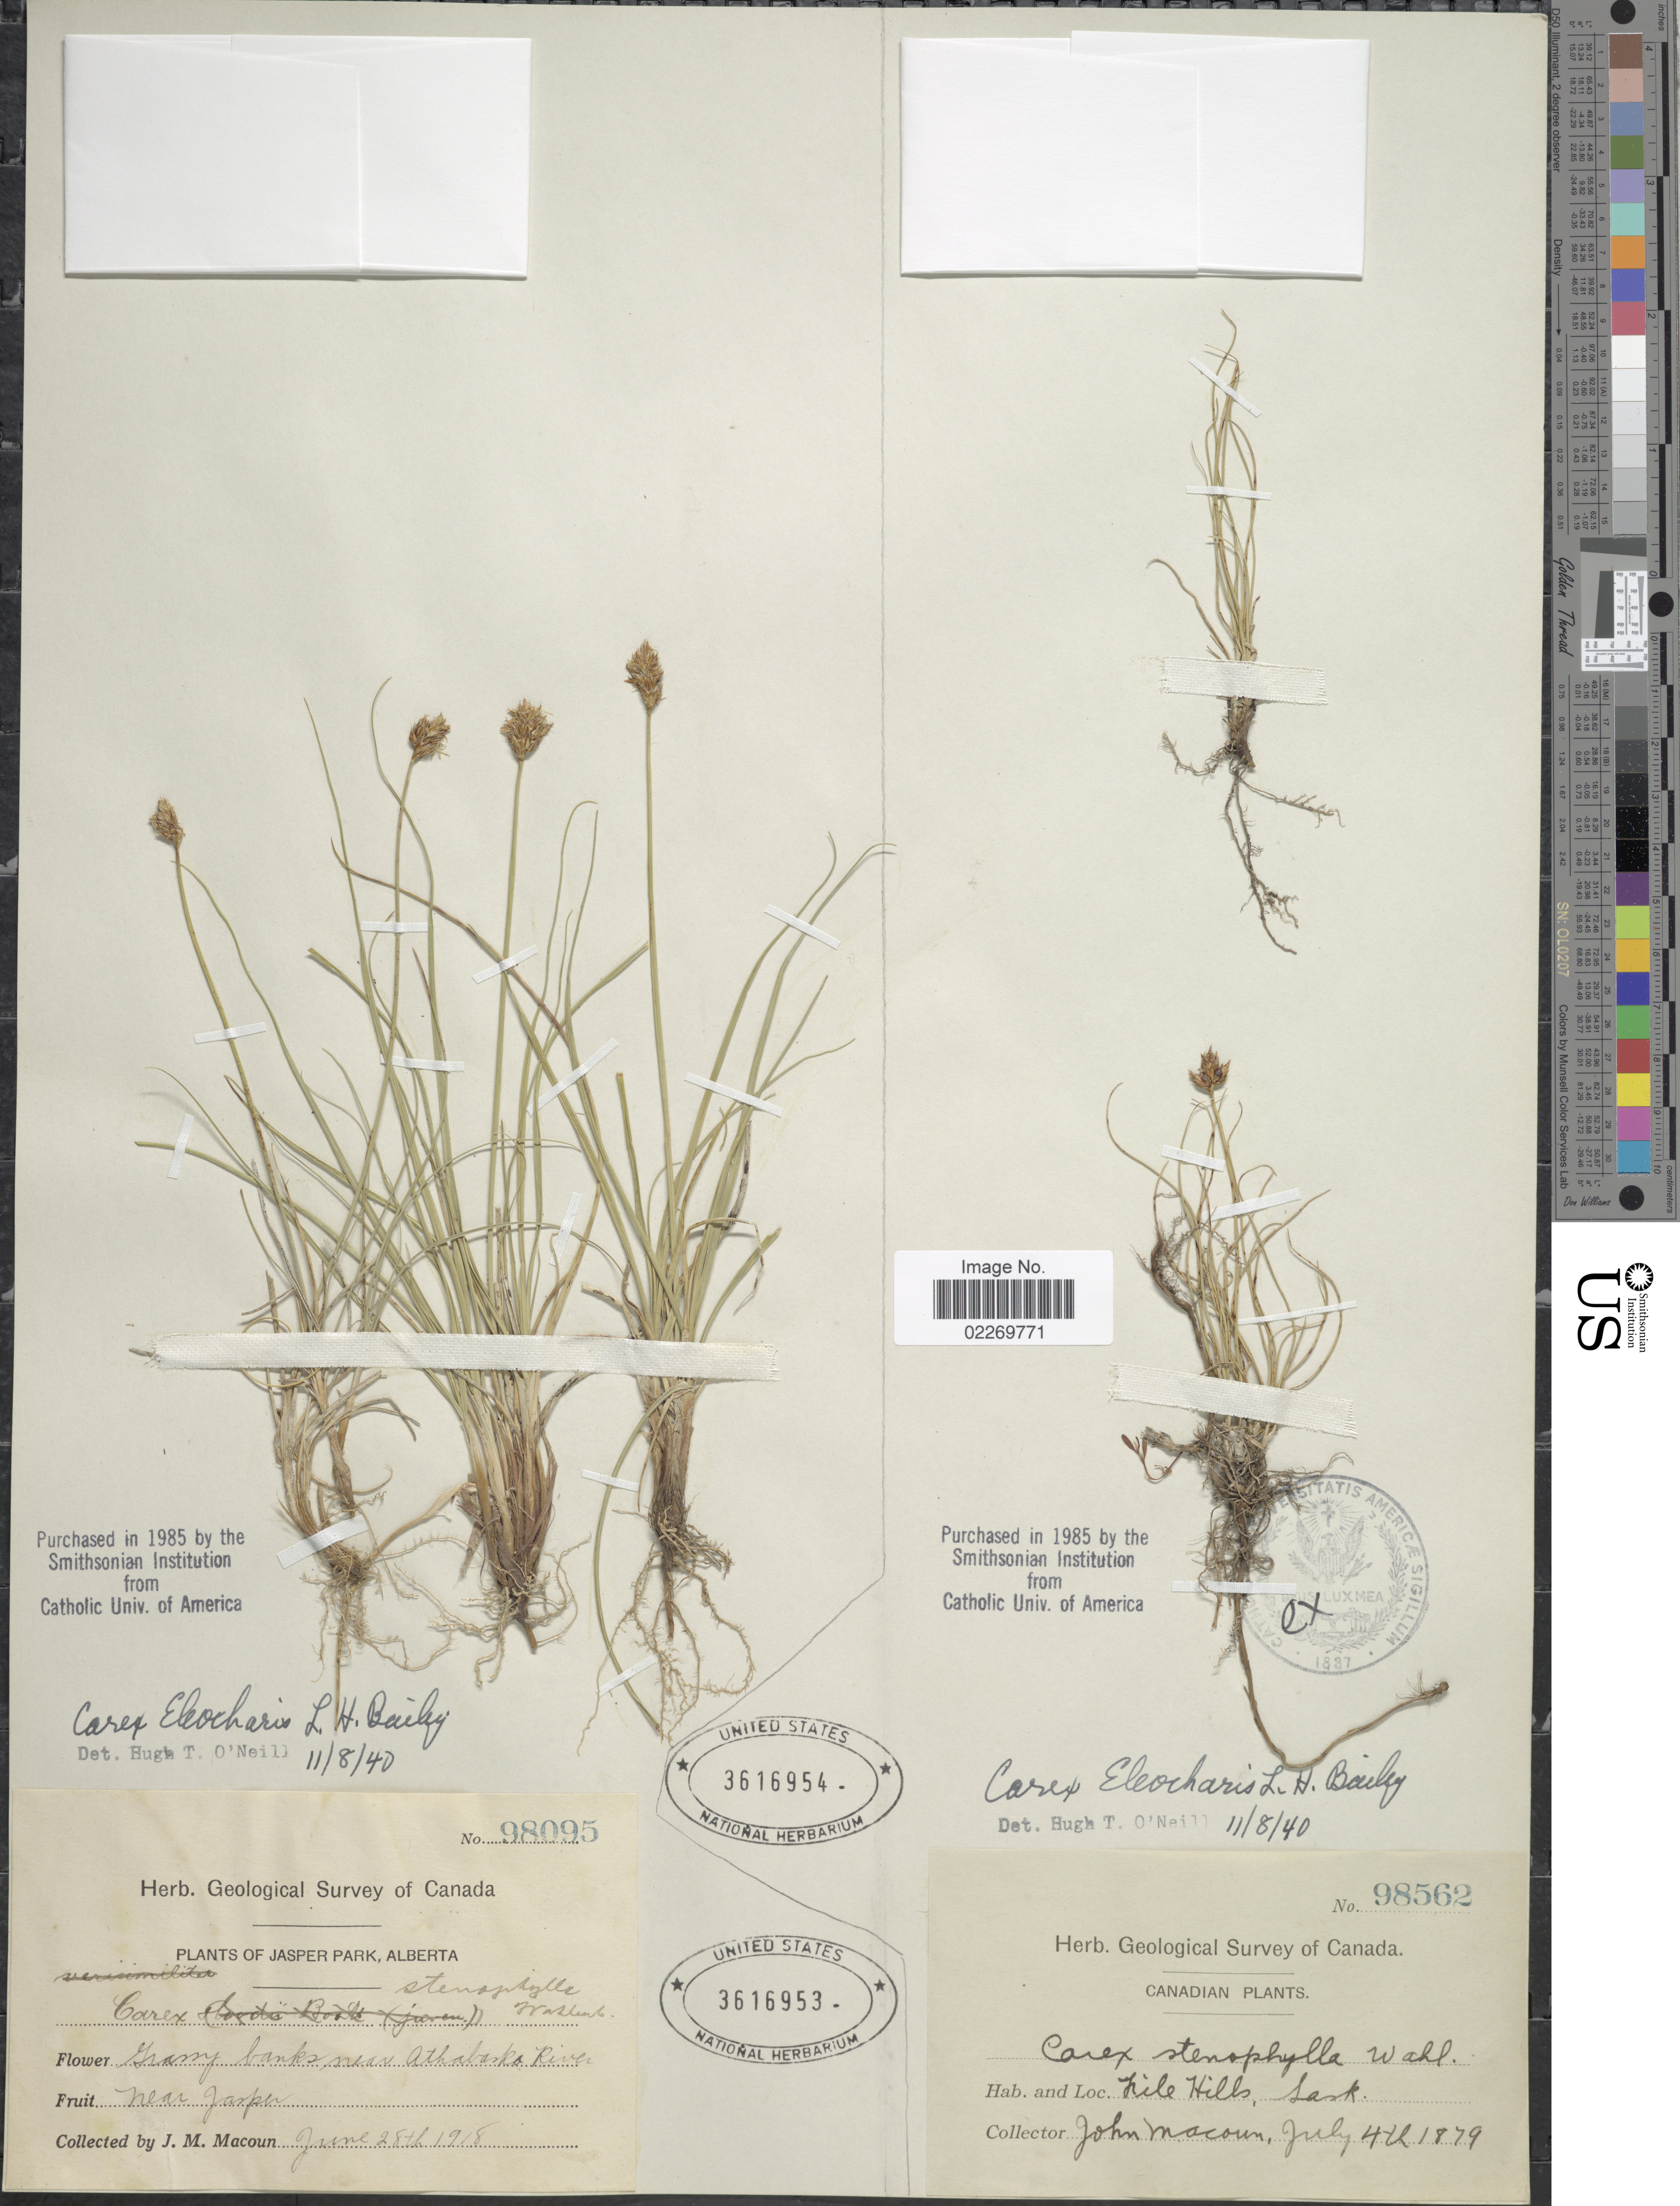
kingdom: Plantae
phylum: Tracheophyta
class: Liliopsida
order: Poales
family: Cyperaceae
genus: Carex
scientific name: Carex eleocharis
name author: L.H. Bailey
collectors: J. Macoun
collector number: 98562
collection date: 1879-07-04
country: Canada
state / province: Saskatchewan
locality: File Hills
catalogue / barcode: US 3616954-2